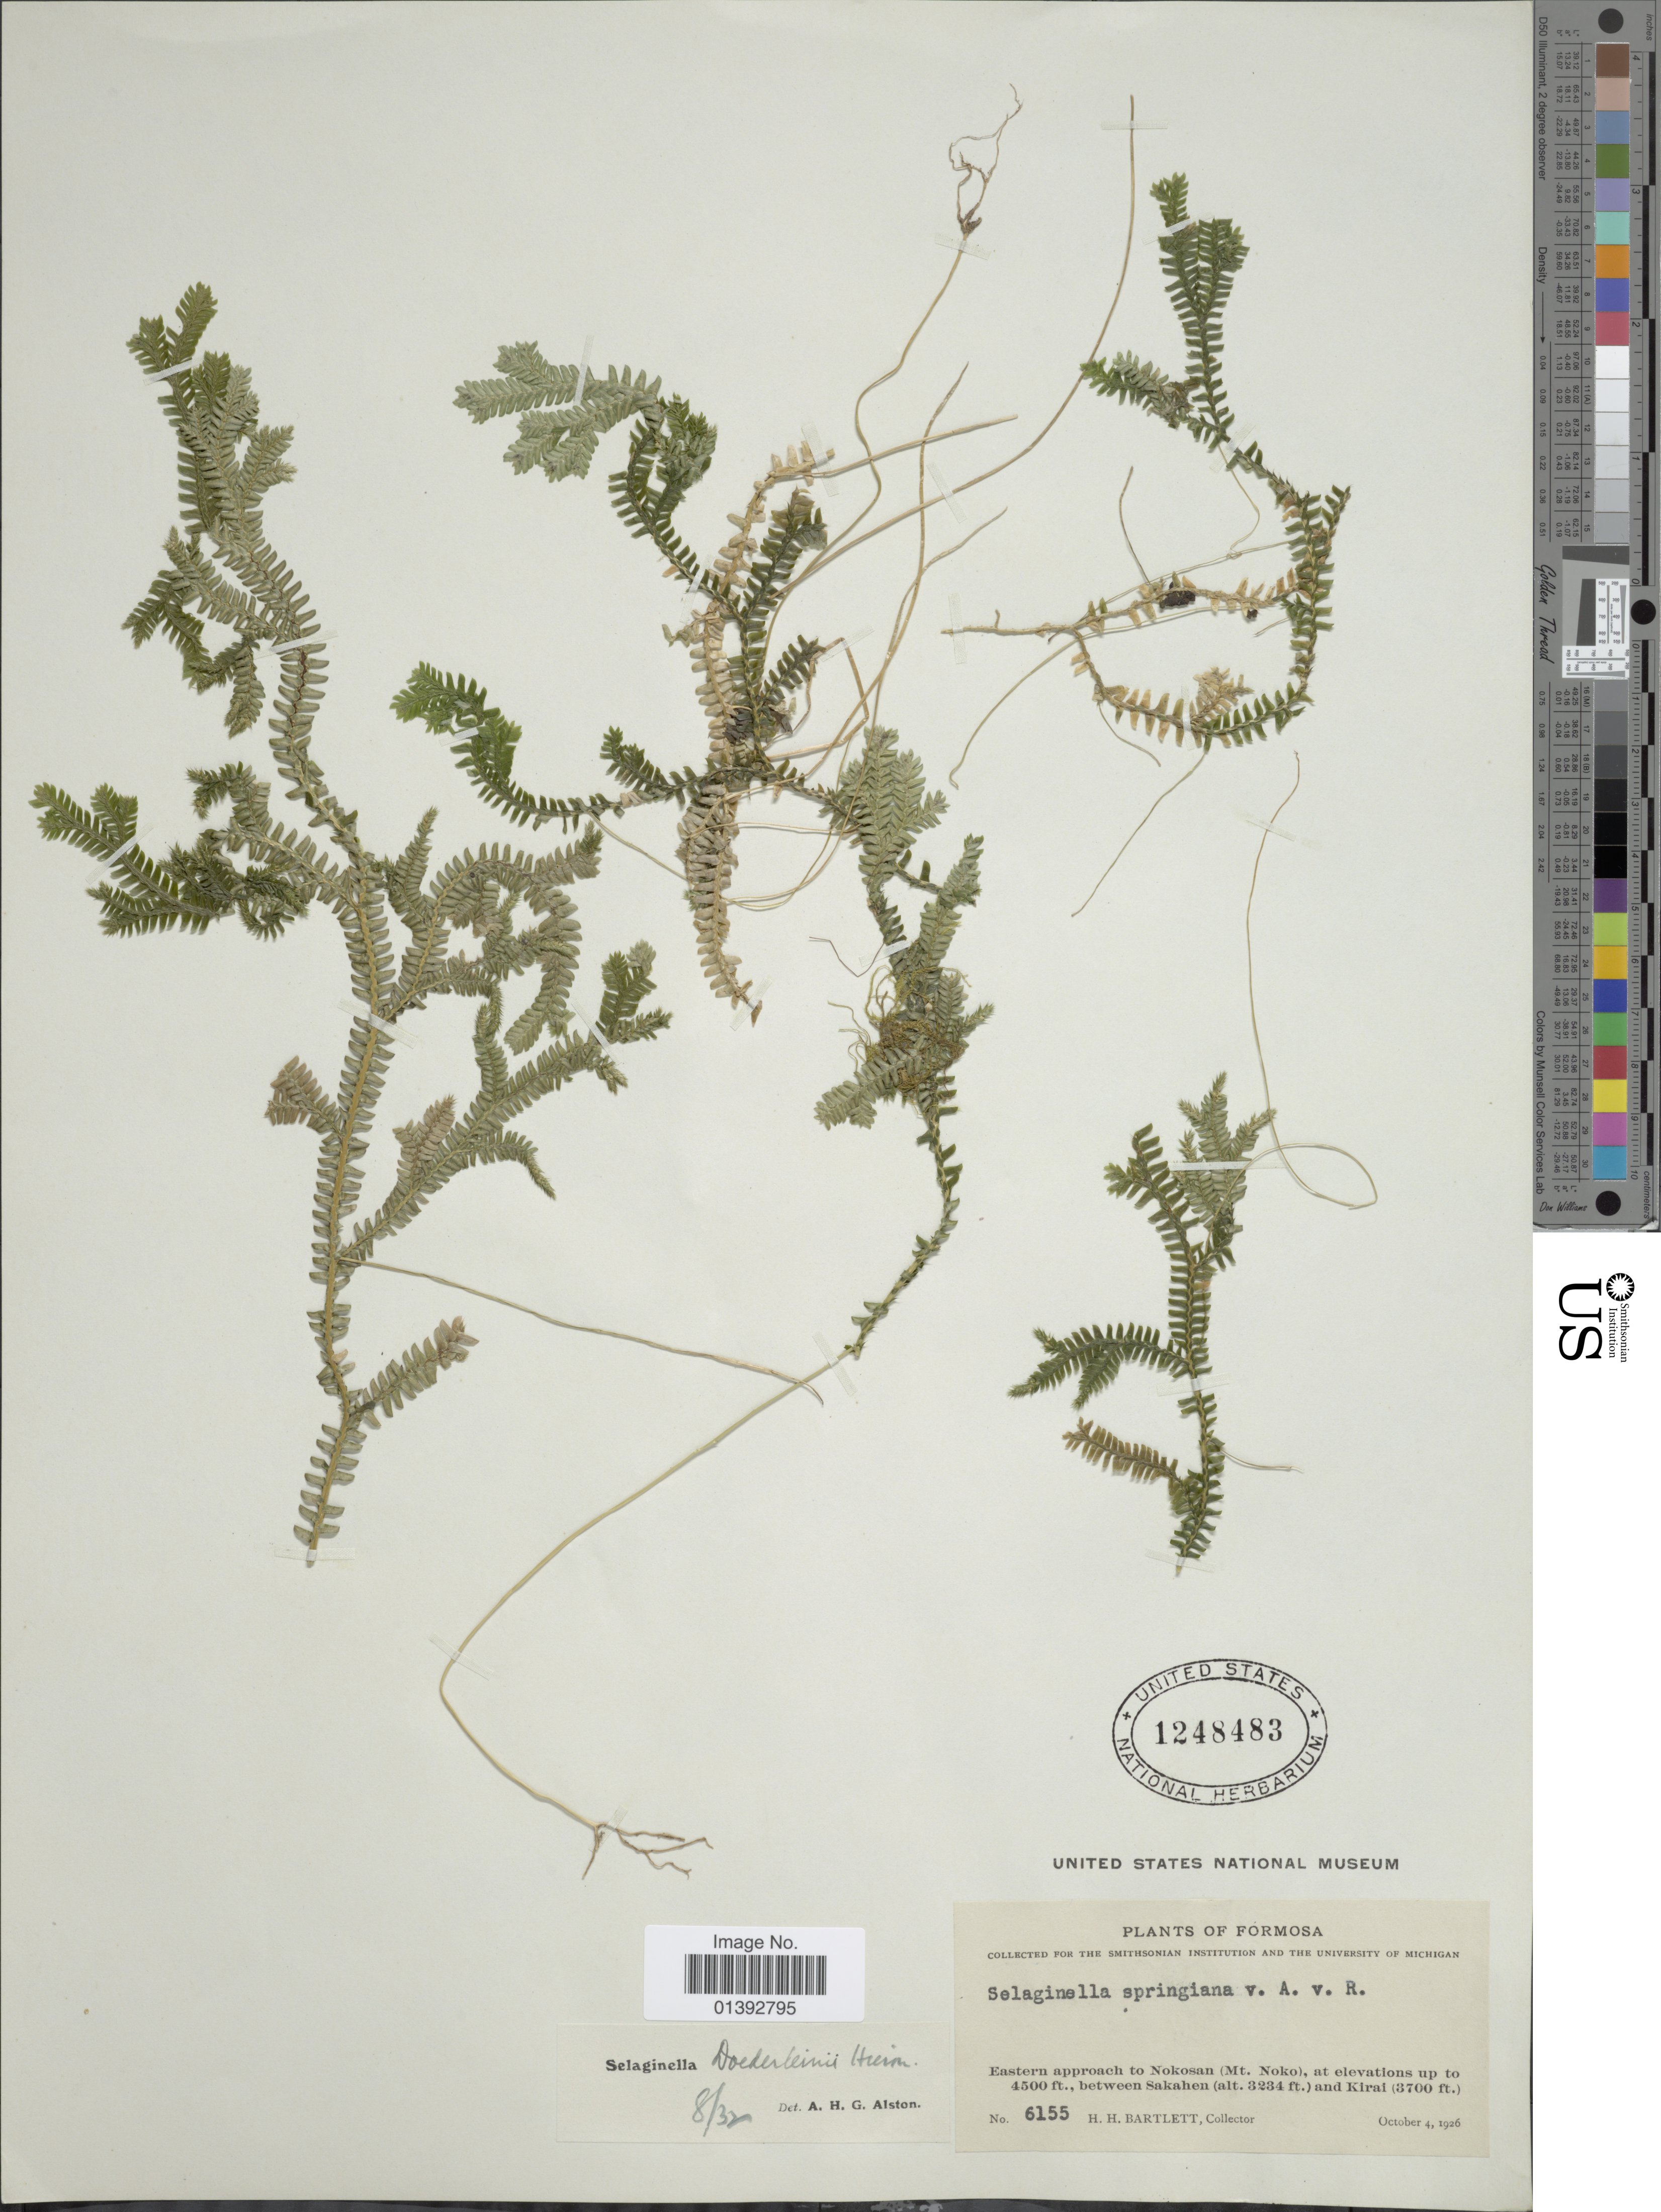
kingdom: Plantae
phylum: Tracheophyta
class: Lycopodiopsida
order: Selaginellales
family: Selaginellaceae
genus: Selaginella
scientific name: Selaginella doederleinii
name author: Hieron.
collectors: H. H. Bartlett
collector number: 6155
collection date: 1926-10-04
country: Taiwan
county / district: Hualien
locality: Formosa, eastern approach to Nokosan (Mt. Noko), between Sakahen and Kirai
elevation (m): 986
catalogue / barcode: US 1248483